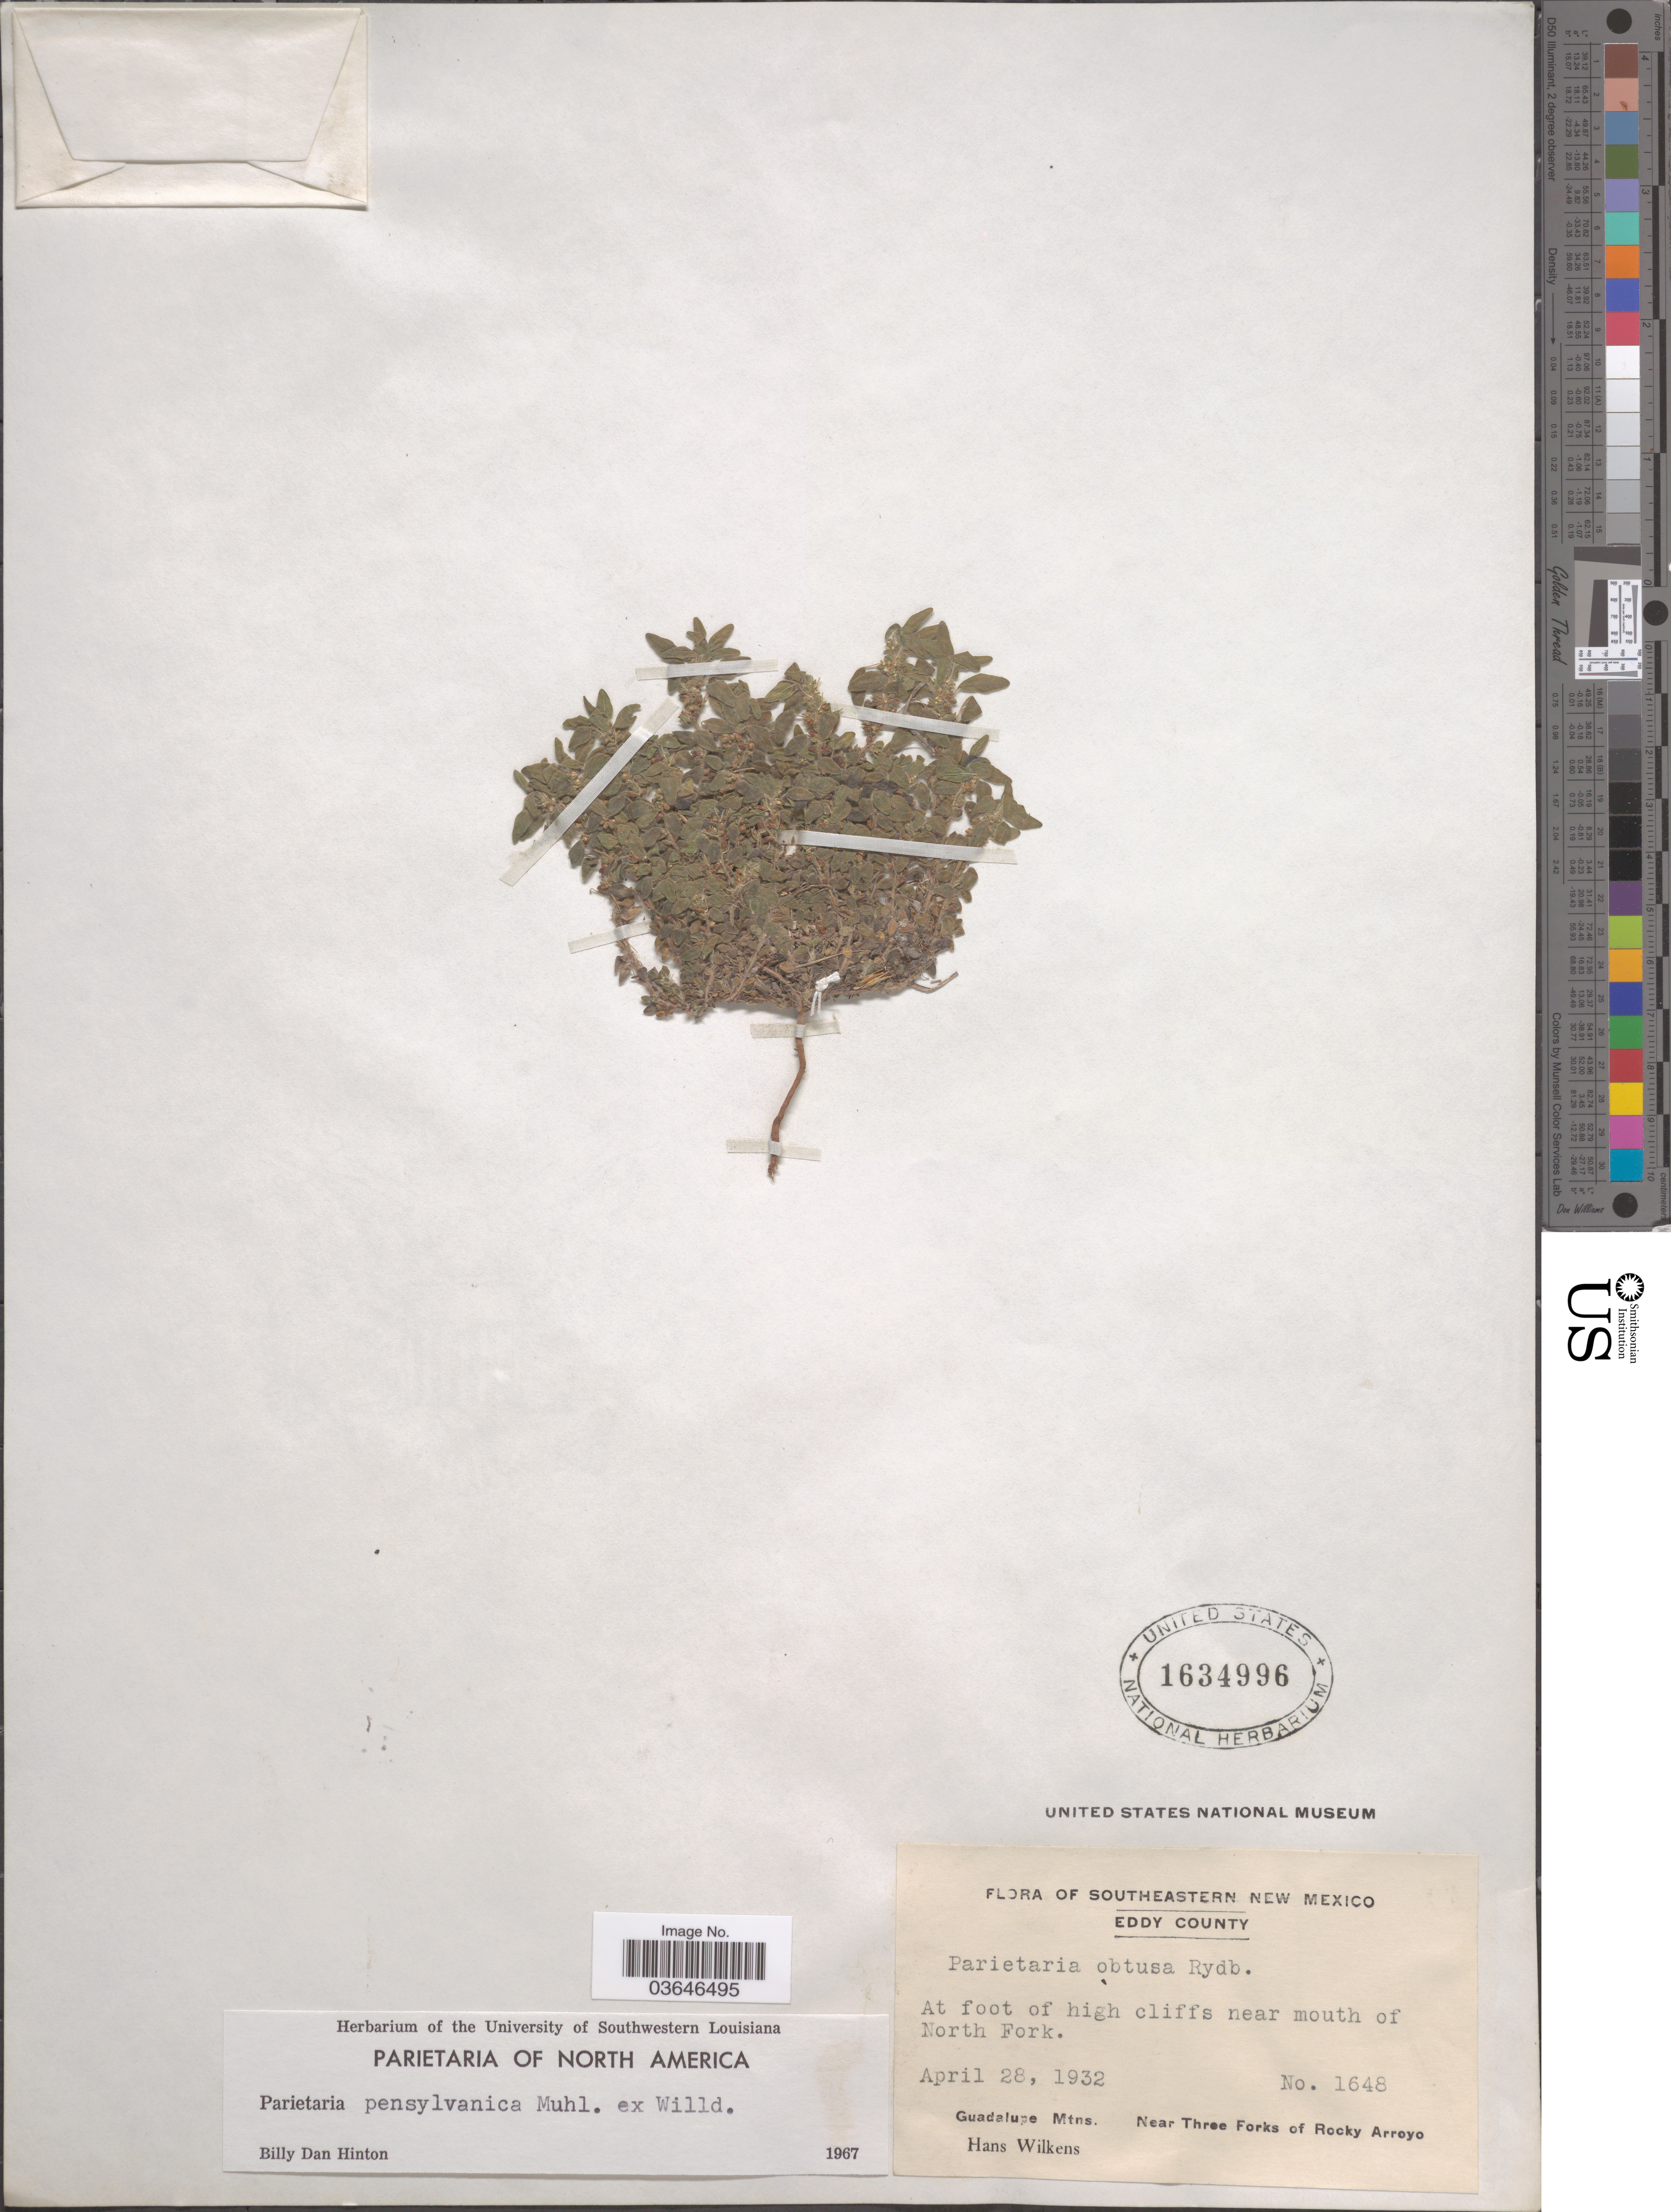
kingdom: Plantae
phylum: Tracheophyta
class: Magnoliopsida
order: Rosales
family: Urticaceae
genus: Parietaria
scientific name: Parietaria pensylvanica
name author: Muhl. ex Willd.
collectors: H. Wilkens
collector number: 1648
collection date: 1932-04-28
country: United States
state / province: New Mexico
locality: Southeastern New Mexico. Eddy County. At foot of high cliffs near mouth of North Fork. Guadalupe Mtns. Near Three Forks of Rocky Arroyo.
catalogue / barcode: US 1634966